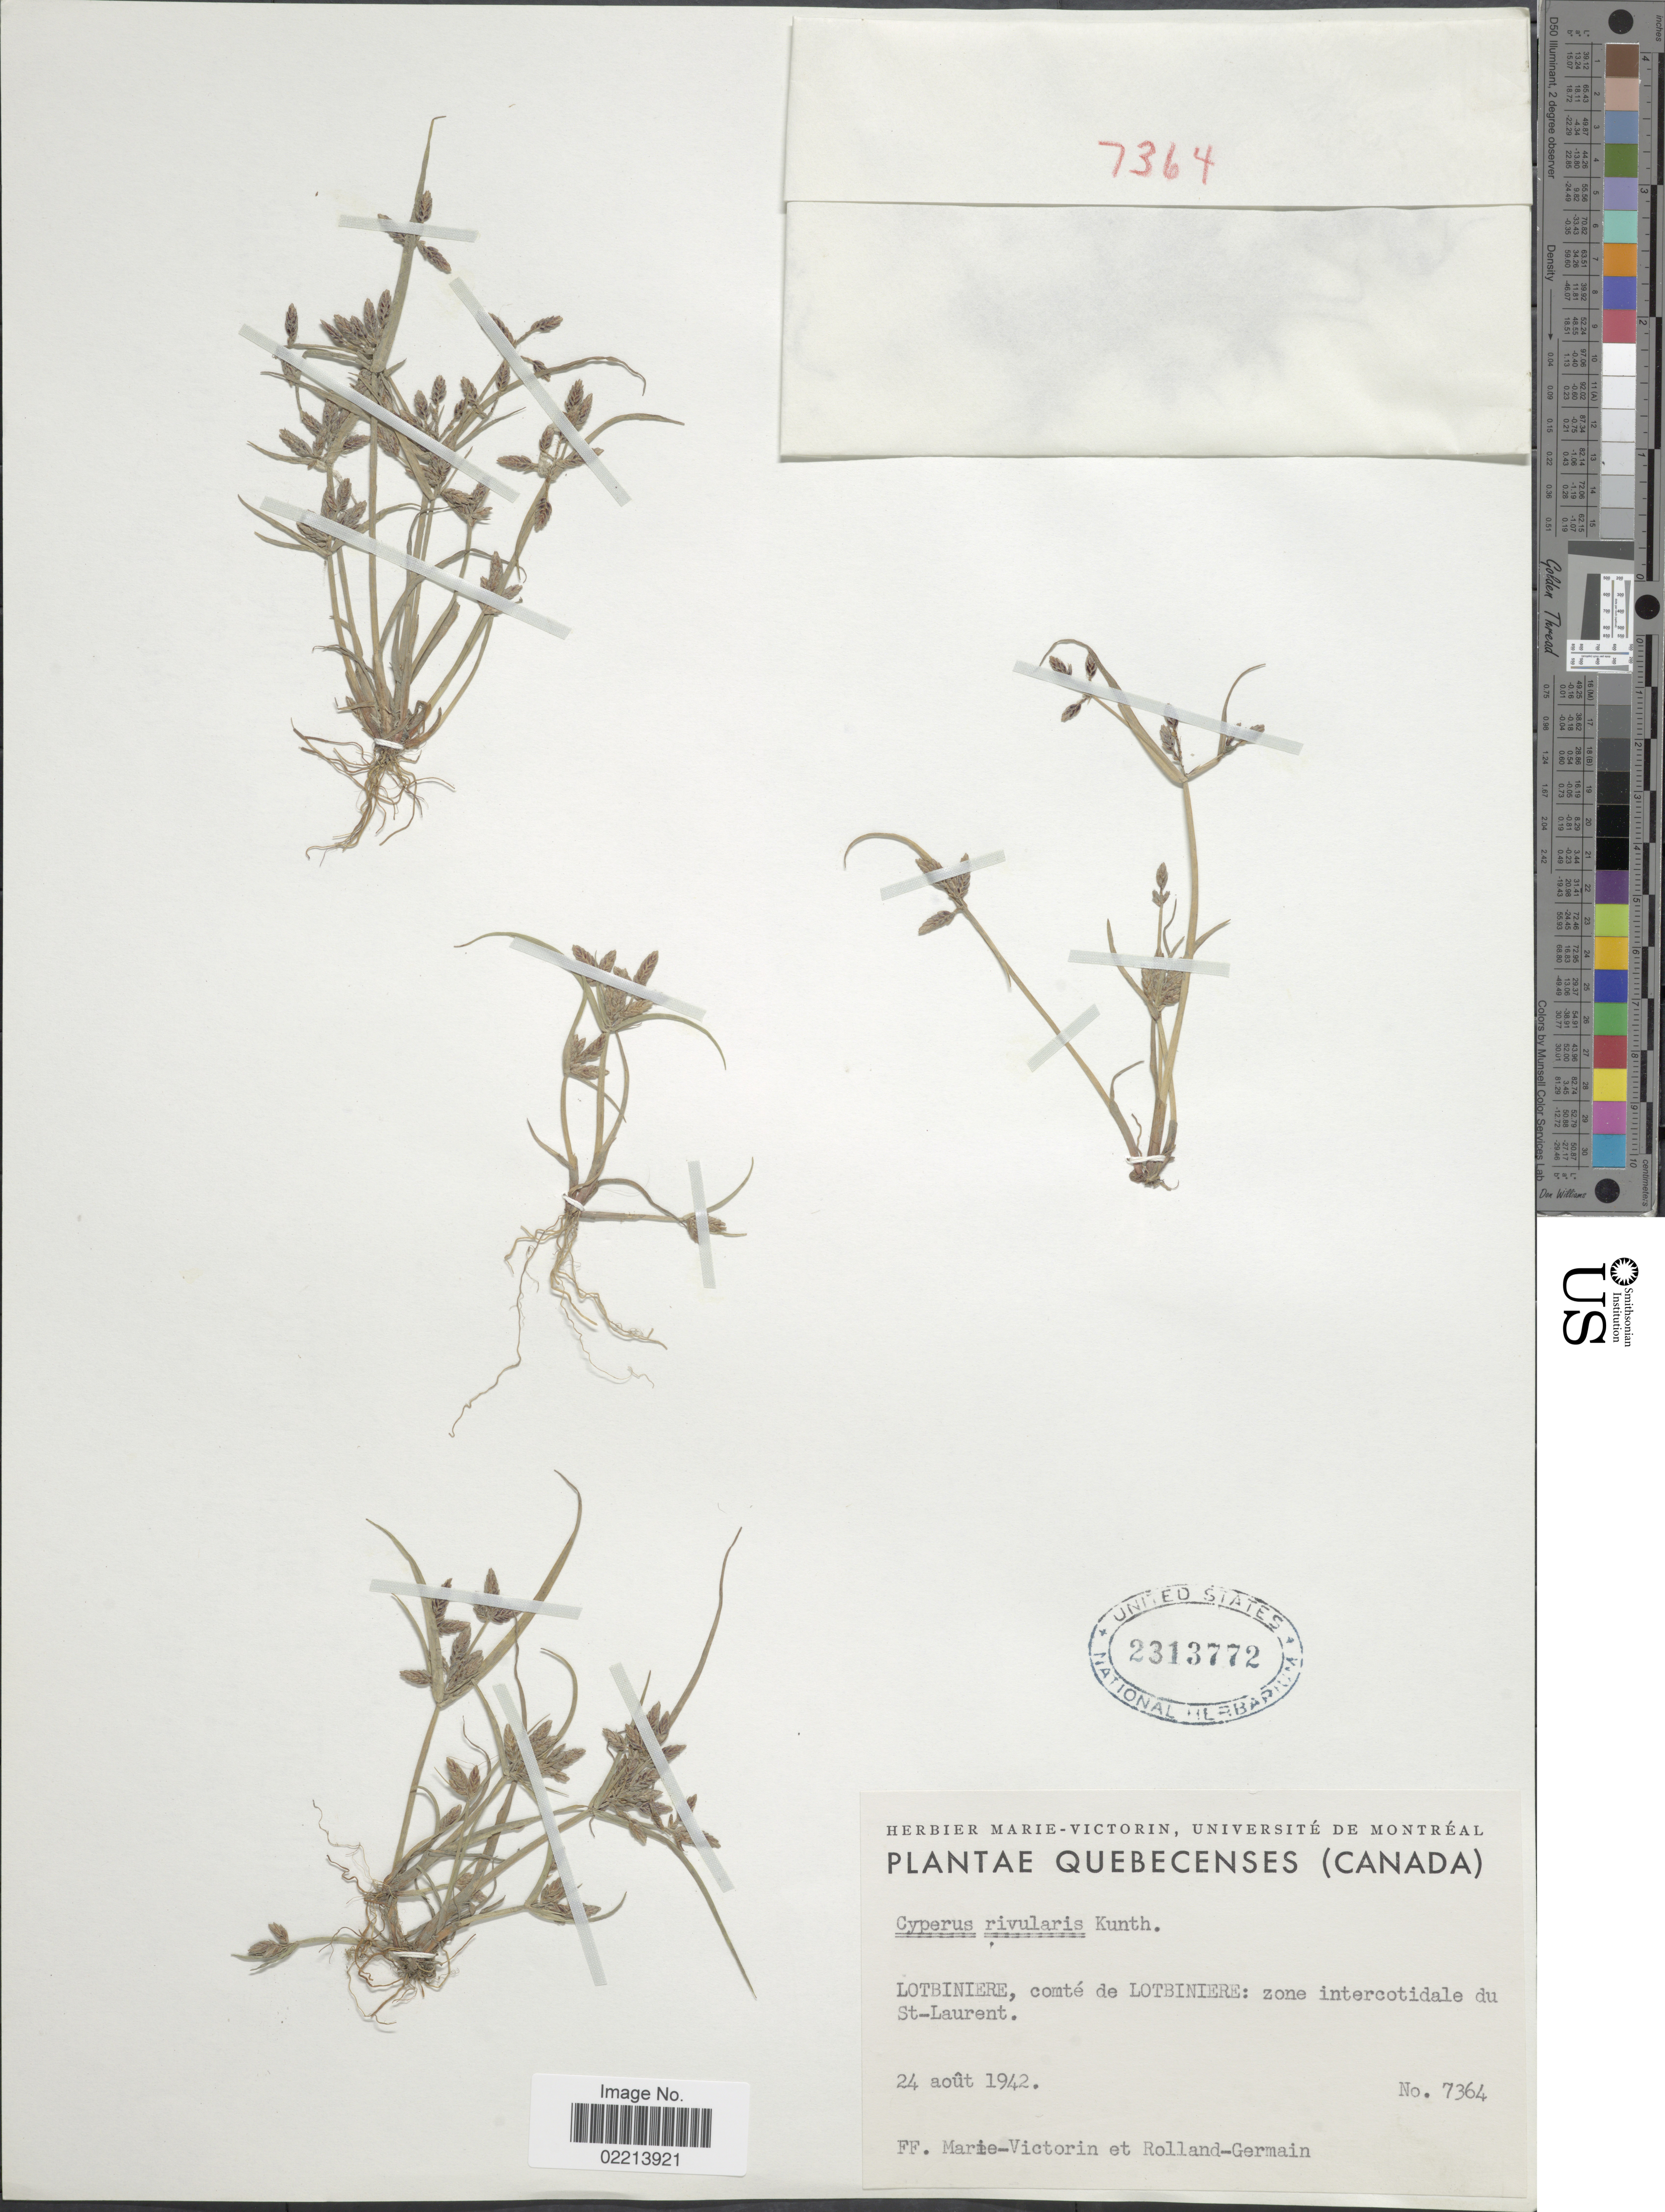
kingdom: Plantae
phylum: Tracheophyta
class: Liliopsida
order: Poales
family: Cyperaceae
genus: Cyperus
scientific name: Cyperus bipartitus Torr.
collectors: F. Marie-Victorin & Rolland-Germain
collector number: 7364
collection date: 1942-08-24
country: Canada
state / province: Quebec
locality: Lotbiniere, comte de Lotbiniere: zone intercotidale du St-Laurent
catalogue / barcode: US 2313772